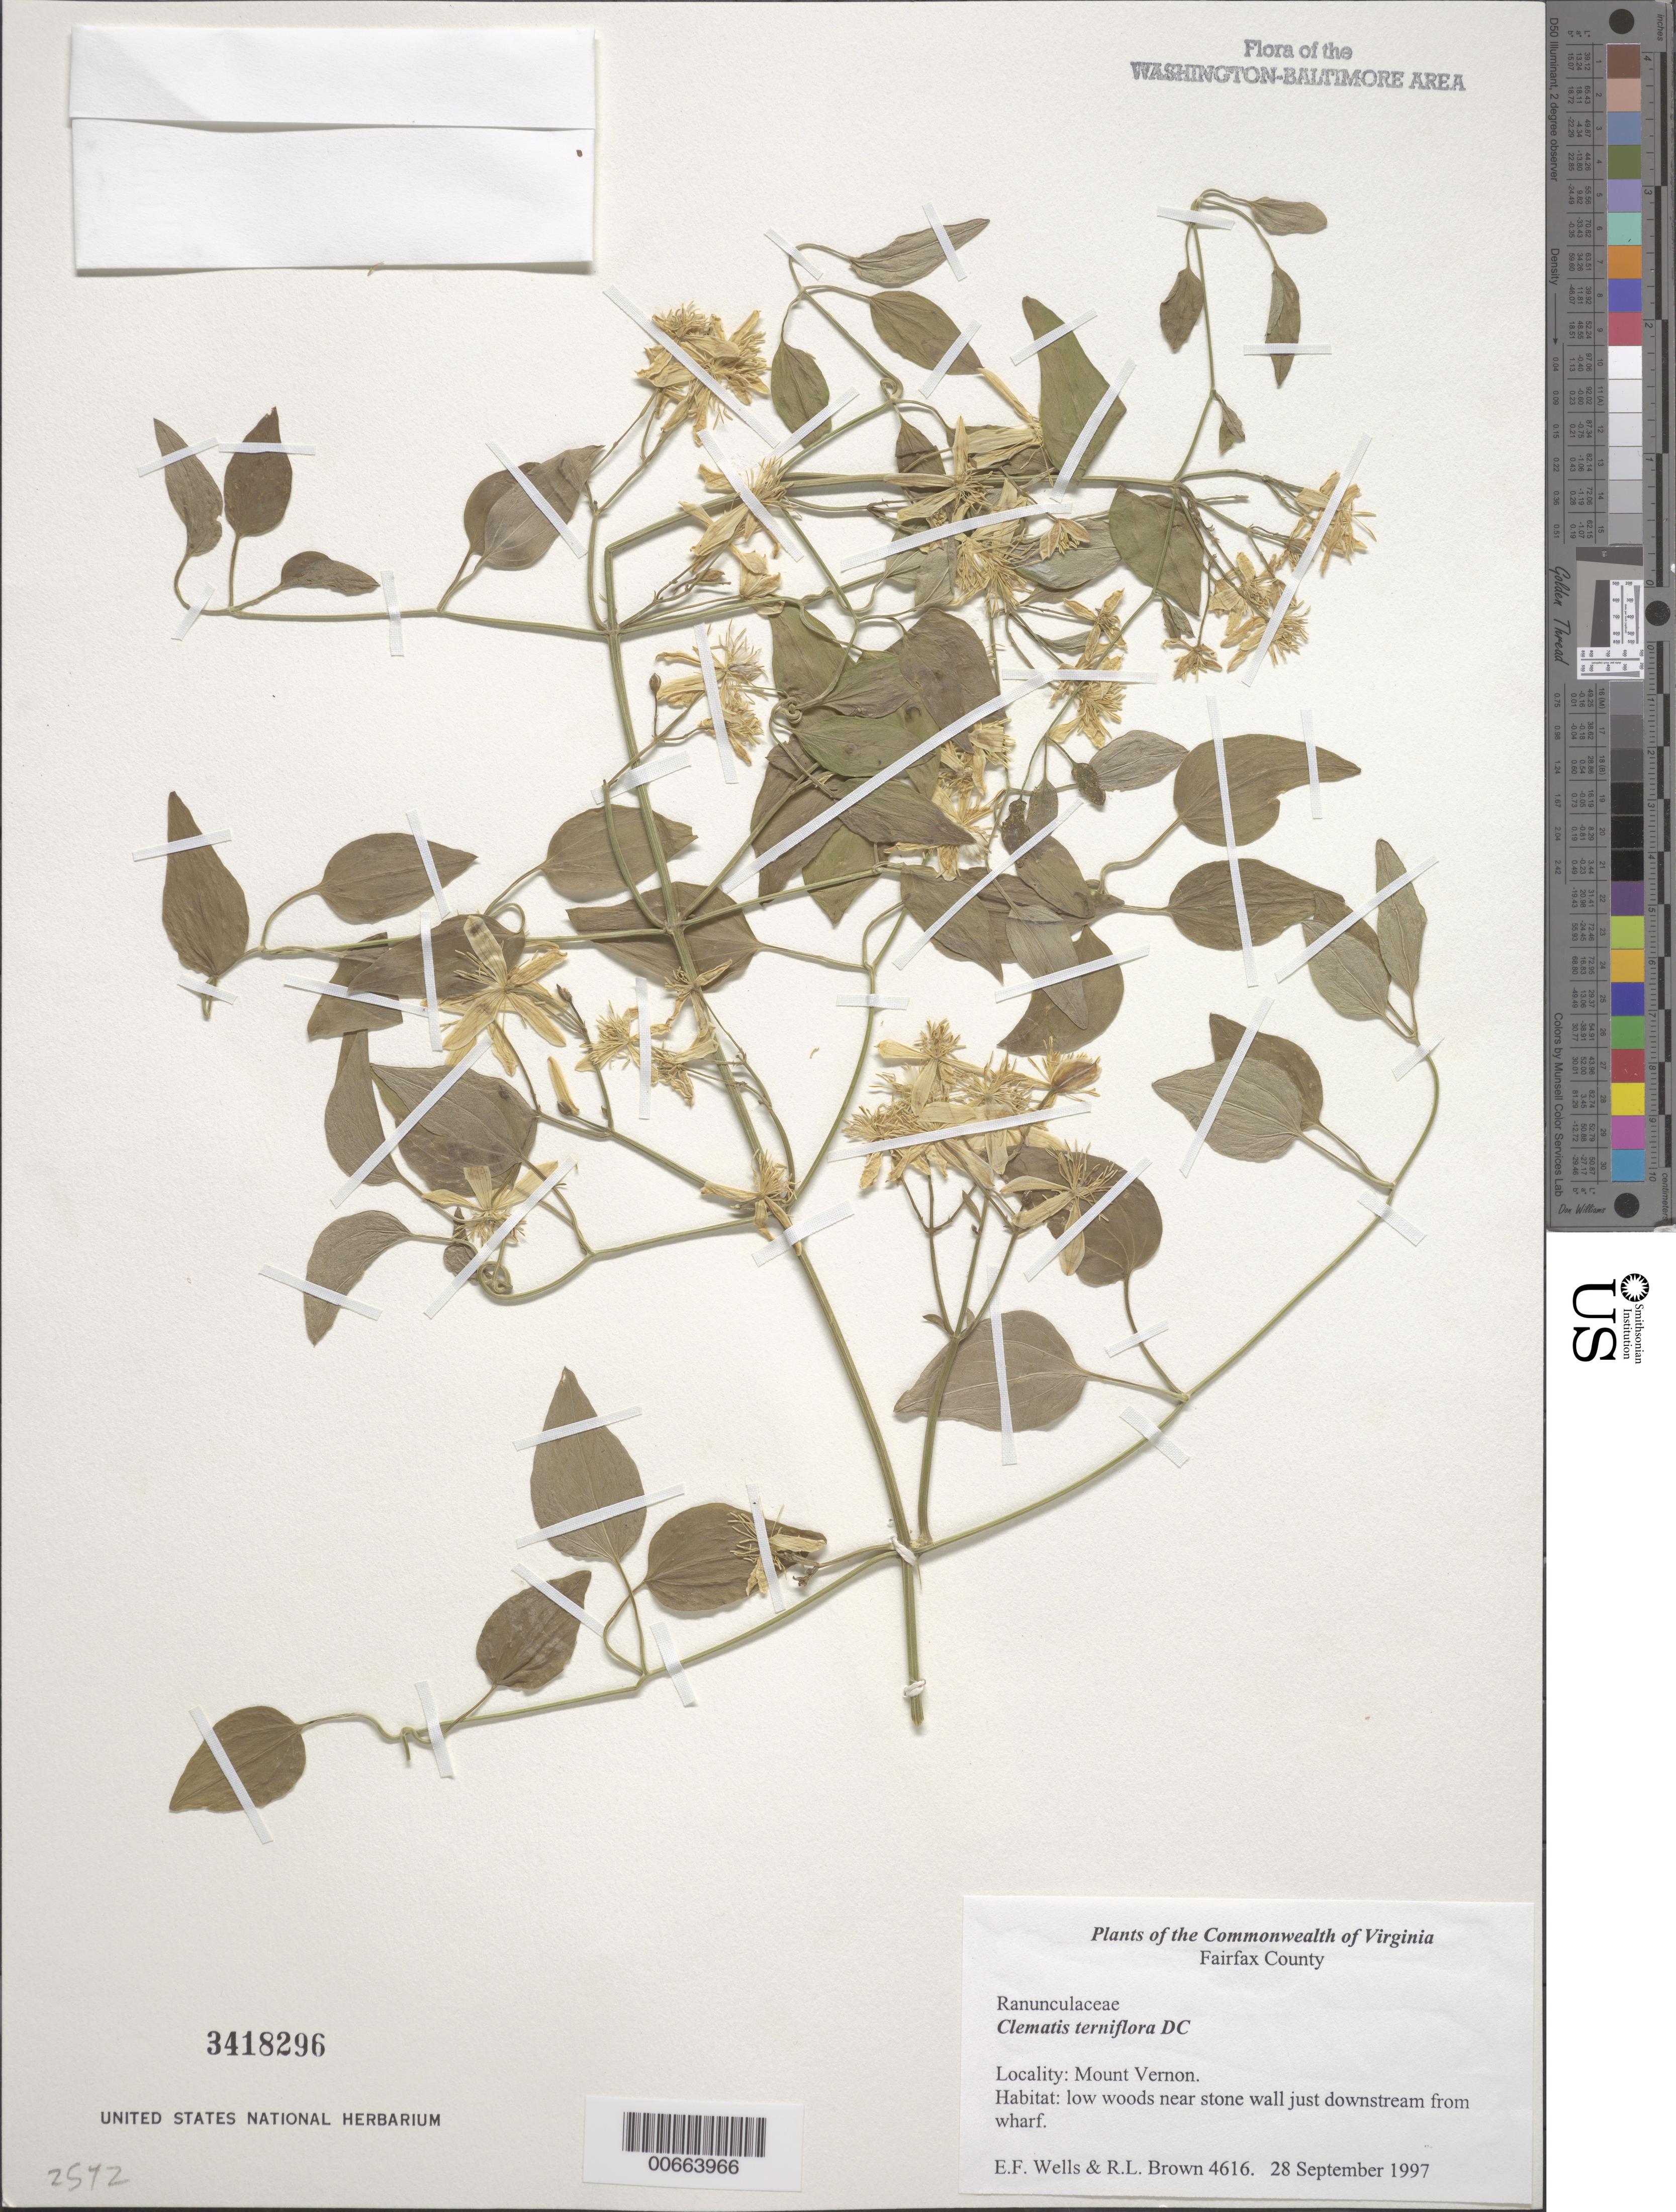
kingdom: Plantae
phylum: Tracheophyta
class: Magnoliopsida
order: Ranunculales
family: Ranunculaceae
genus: Clematis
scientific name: Clematis virginiana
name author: L.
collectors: E. F. Wells & R. L. Brown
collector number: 4616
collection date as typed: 28 Sep 1997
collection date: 1997-09-28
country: United States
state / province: Virginia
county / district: Fairfax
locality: Mount Vernon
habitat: low woods near stone wall just downstream from wharf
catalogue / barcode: US 3418296